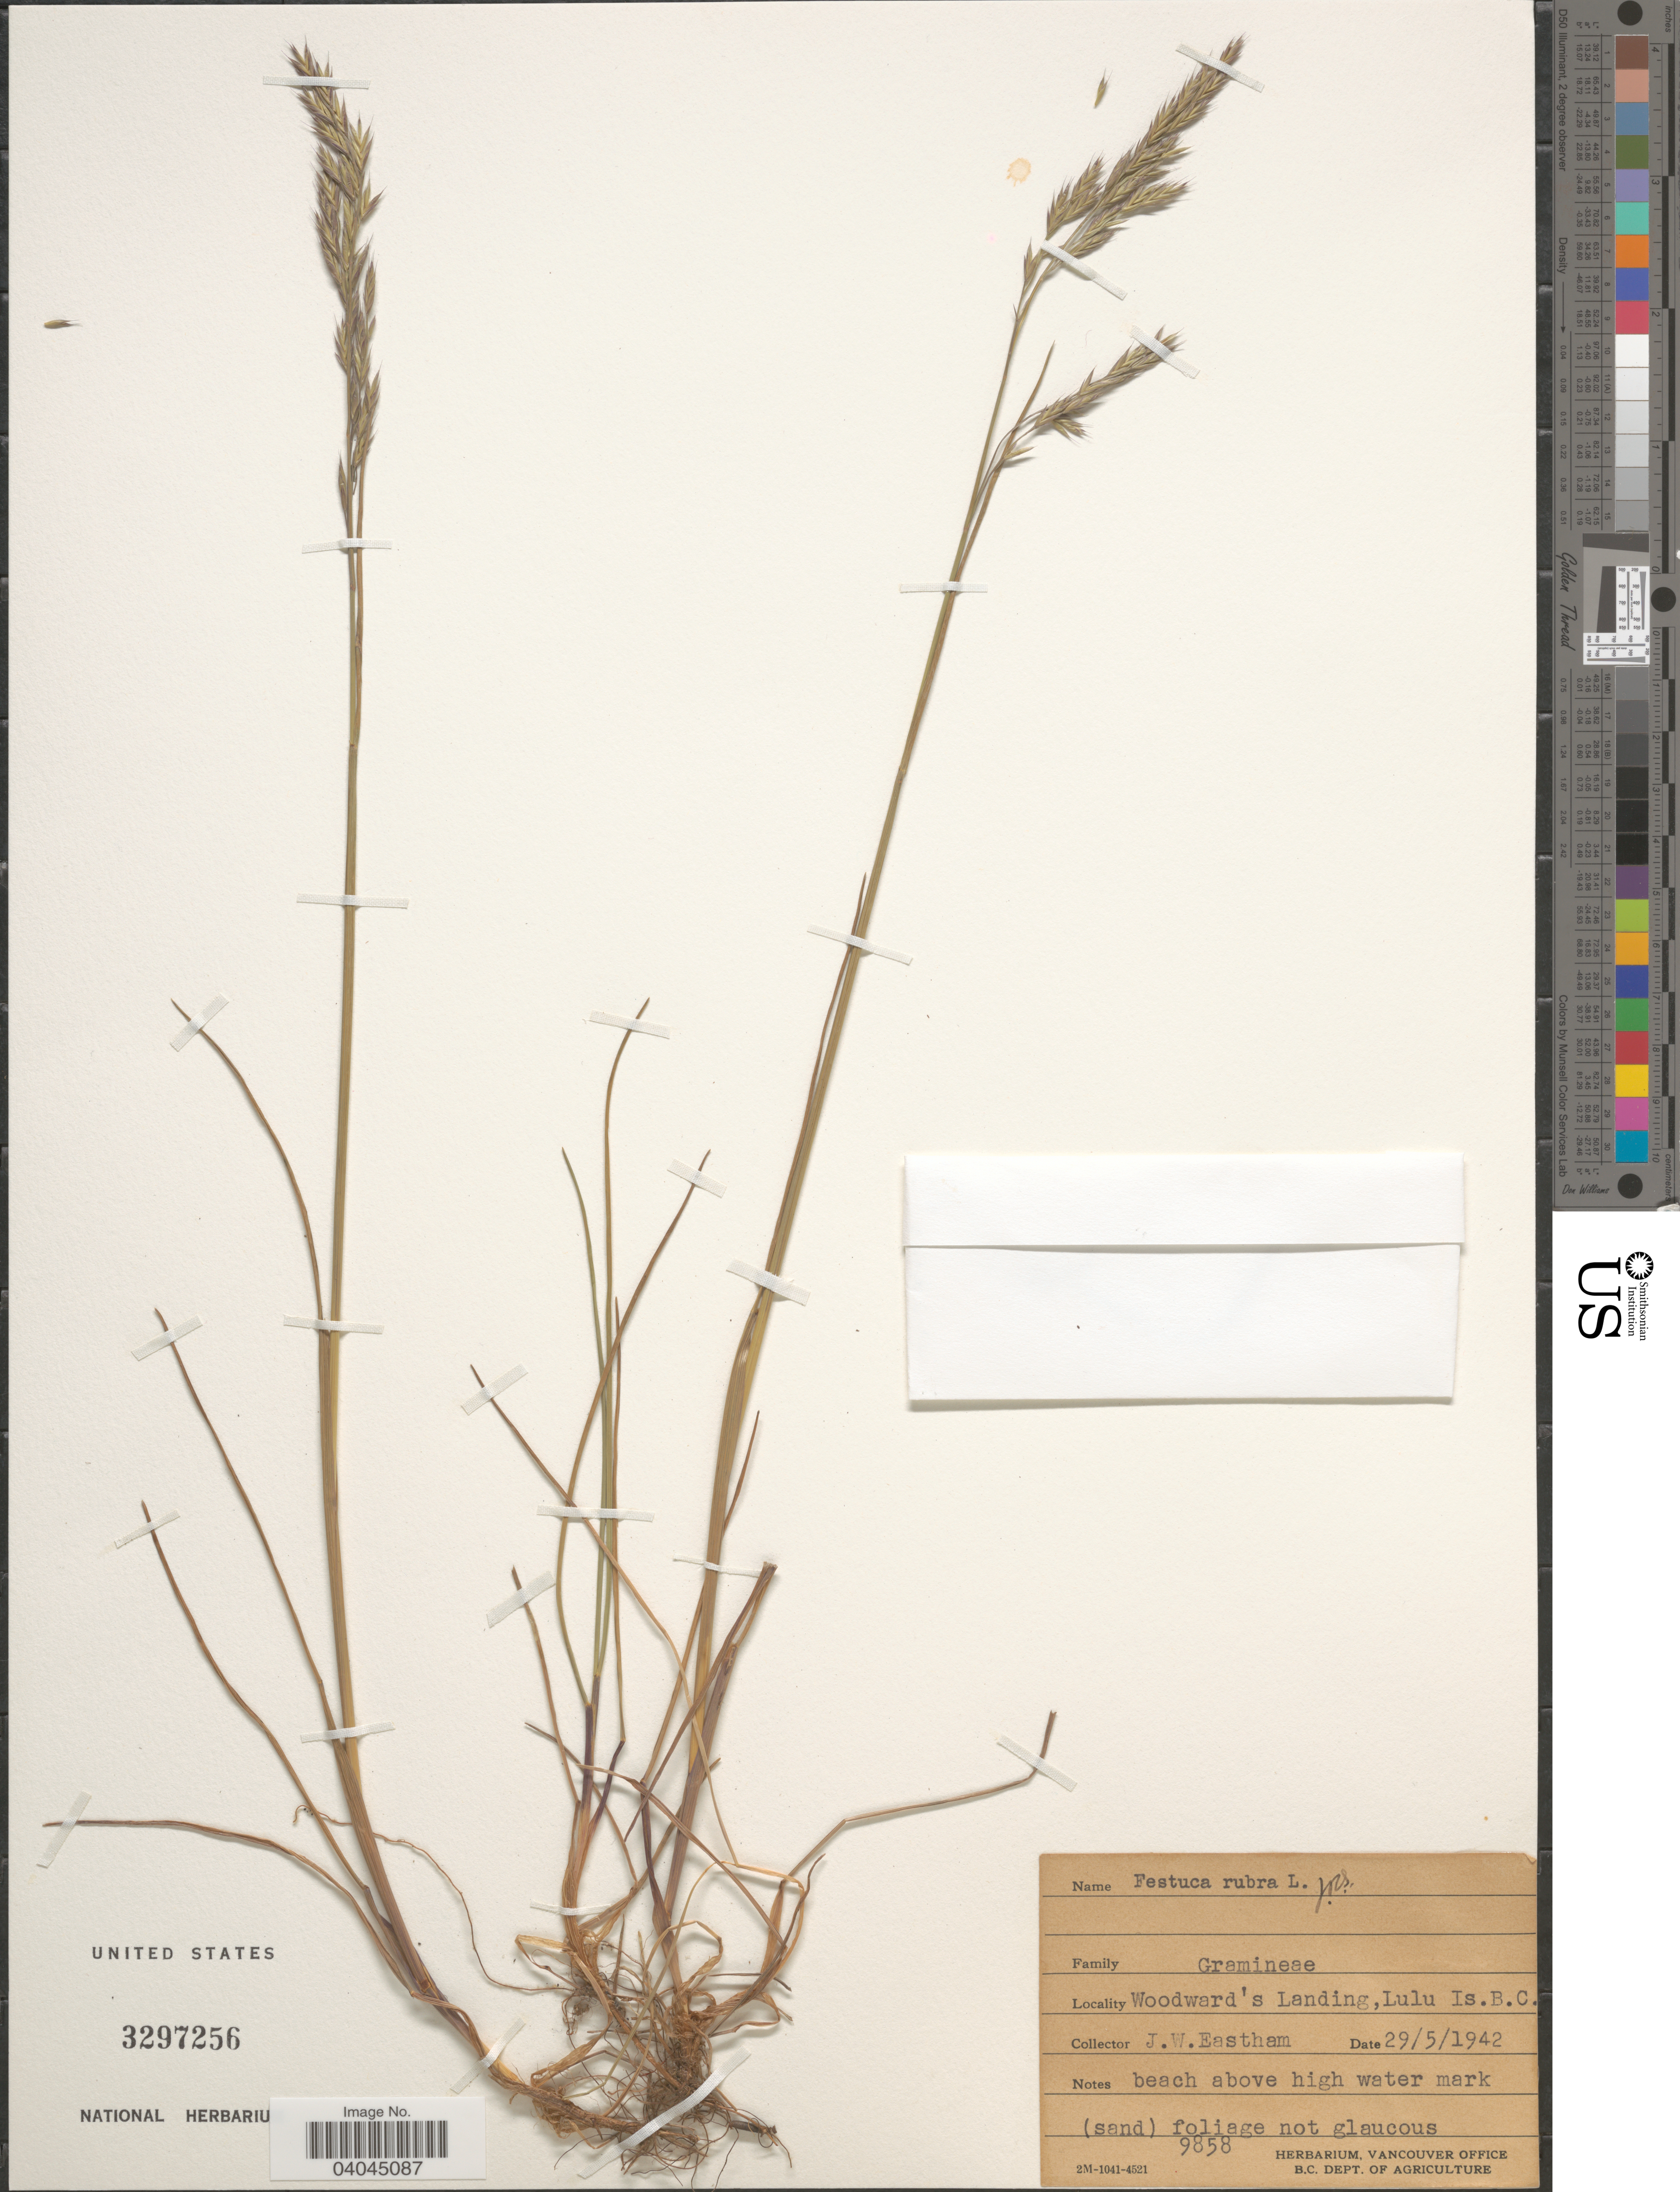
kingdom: Plantae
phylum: Tracheophyta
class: Liliopsida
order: Poales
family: Poaceae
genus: Festuca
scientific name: Festuca rubra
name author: L.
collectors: J. Eastham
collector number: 9858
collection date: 1942-05-29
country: Canada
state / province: British Columbia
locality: Woodward's Landing, Lulu Is. Beach above high water mark.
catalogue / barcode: US 3297256